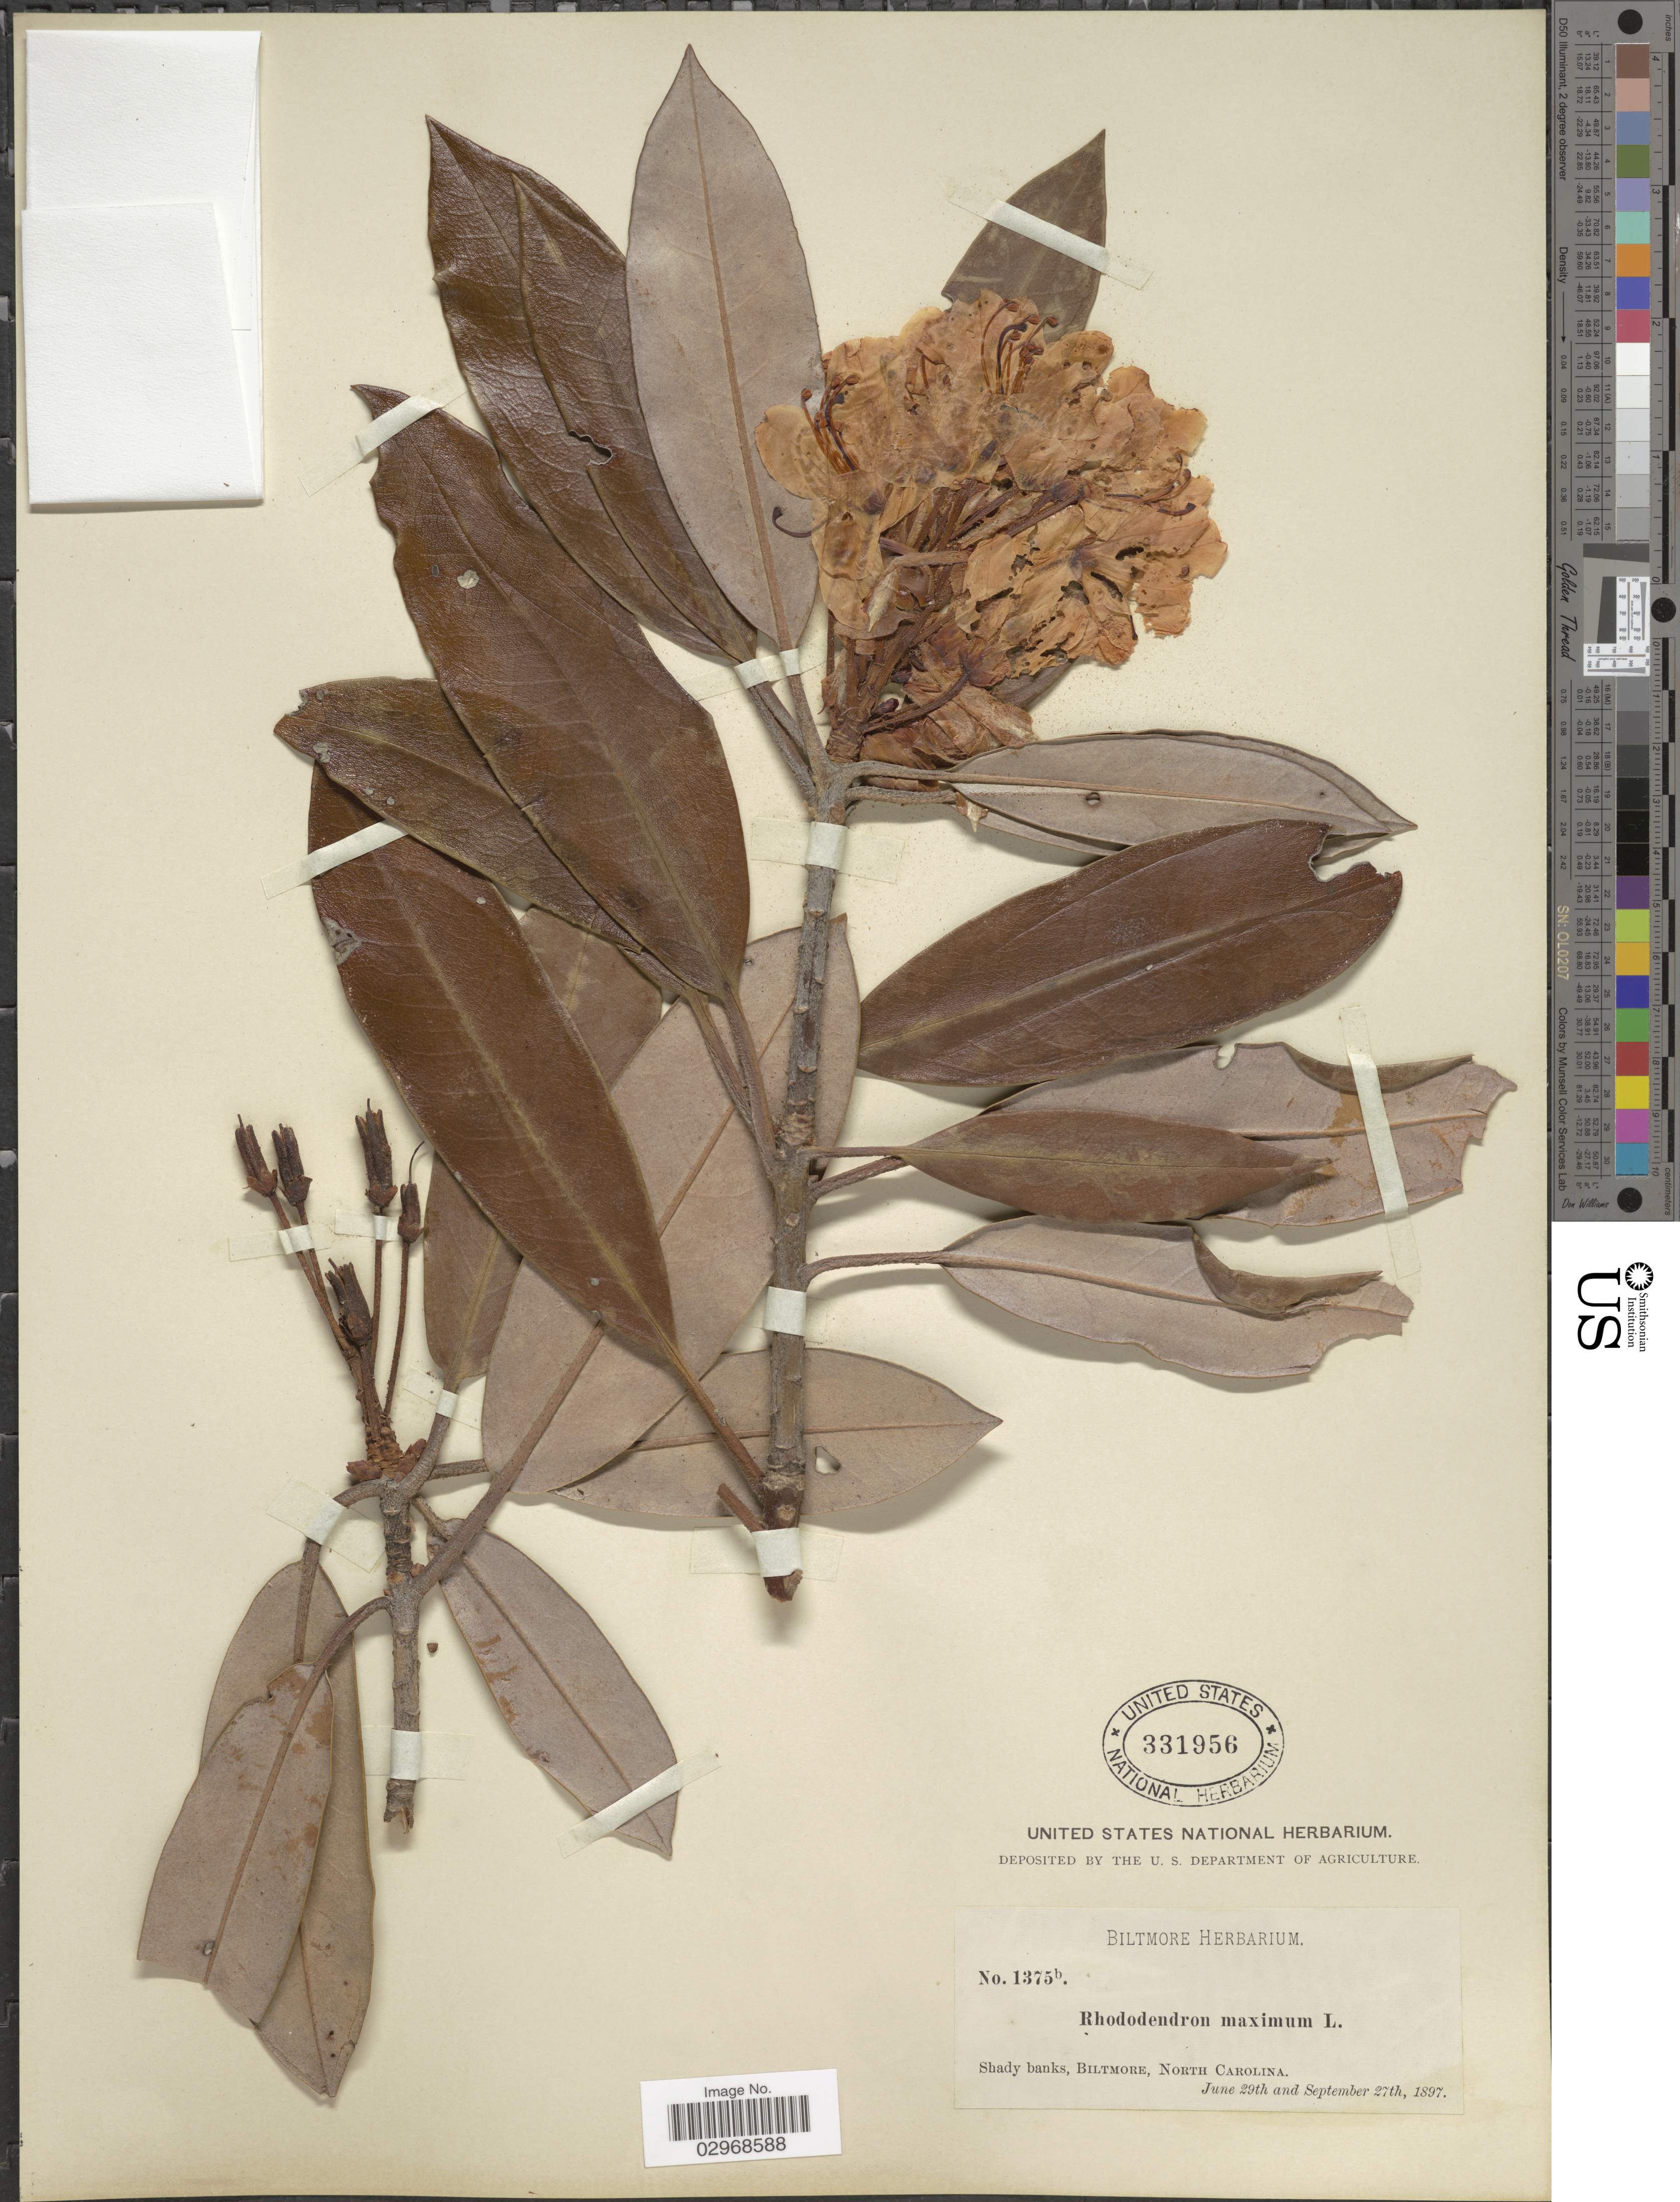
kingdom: Plantae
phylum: Tracheophyta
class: Magnoliopsida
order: Ericales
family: Ericaceae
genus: Rhododendron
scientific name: Rhododendron maximum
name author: L.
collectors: ex herb. Biltmore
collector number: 1375b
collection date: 1897-06-29/1897-09-27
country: United States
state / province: North Carolina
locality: Shady banks, Biltmore.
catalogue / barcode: US 331956